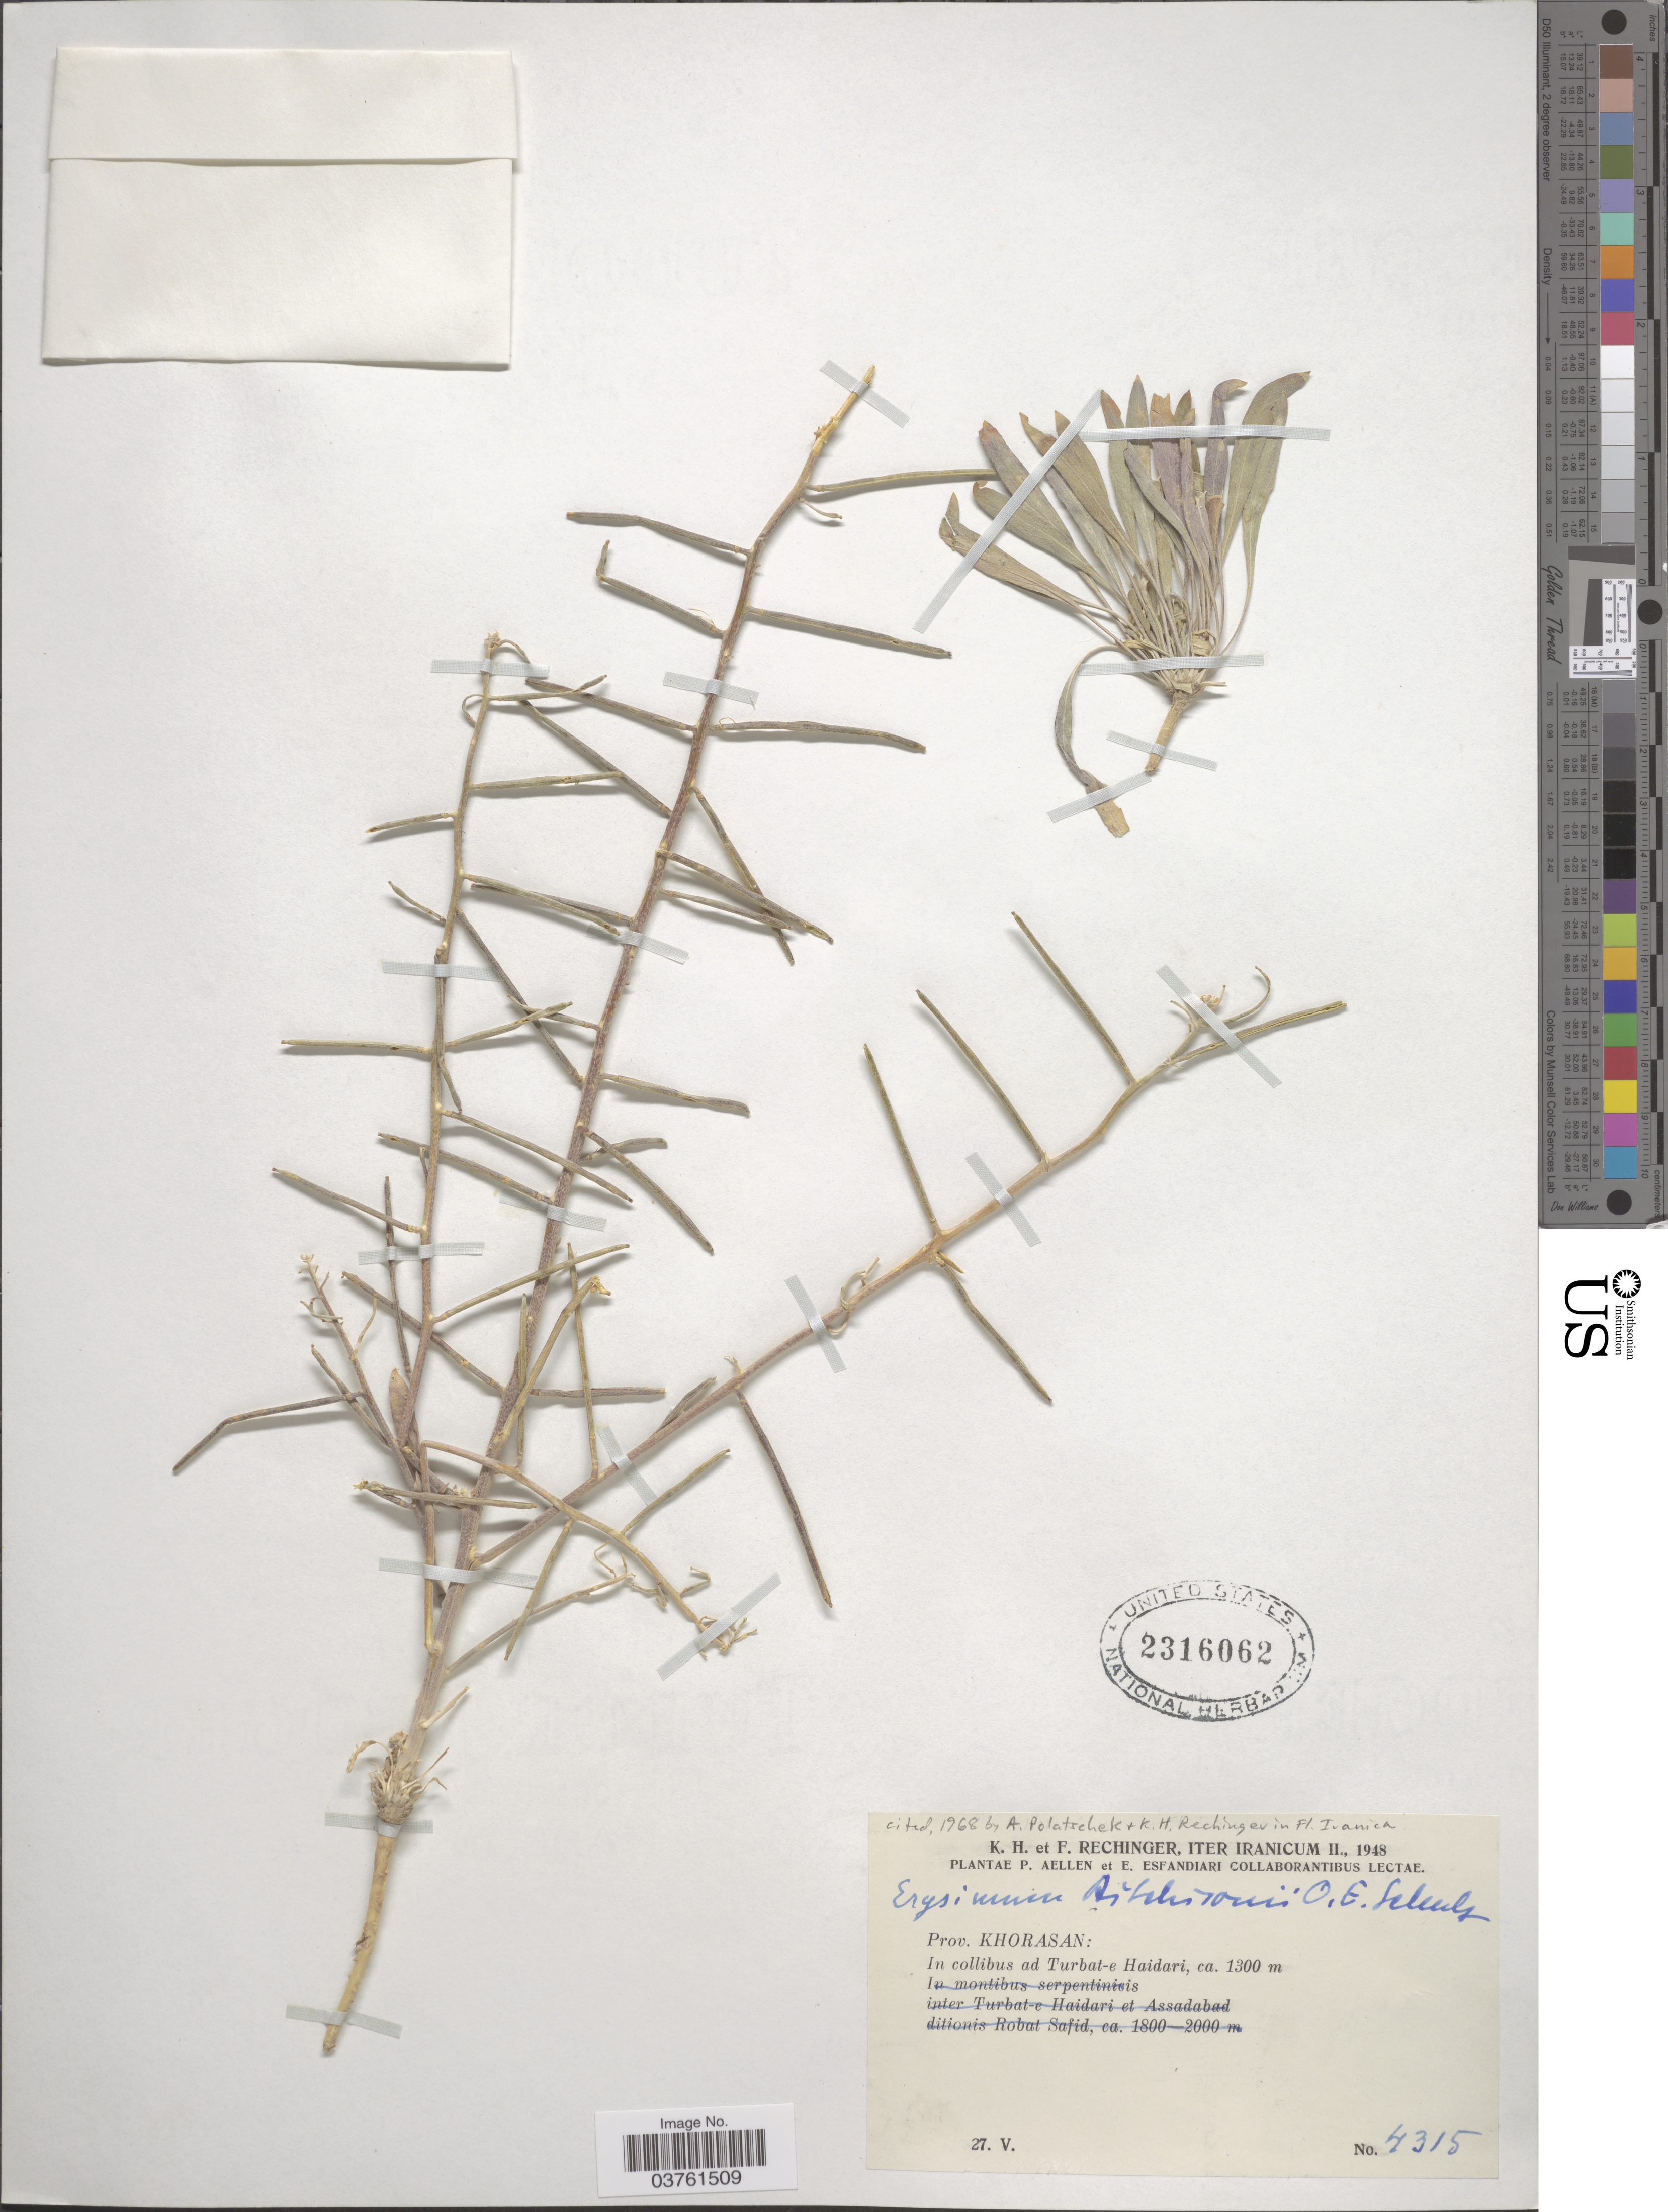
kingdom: Plantae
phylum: Tracheophyta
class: Magnoliopsida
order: Brassicales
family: Brassicaceae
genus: Erysimum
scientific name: Erysimum aitchisonii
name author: O.E. Schulz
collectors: K. H. Rechinger, F. Rechinger, P. Aellen & E. Esfandiari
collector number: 4315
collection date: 1948-05-27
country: Iran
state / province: Khorasan [obsolete]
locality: Iter Iranicum II. Prov. Khorasan: In collibus ad Turbat-e Haidari.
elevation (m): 1300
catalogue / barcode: US 2316062